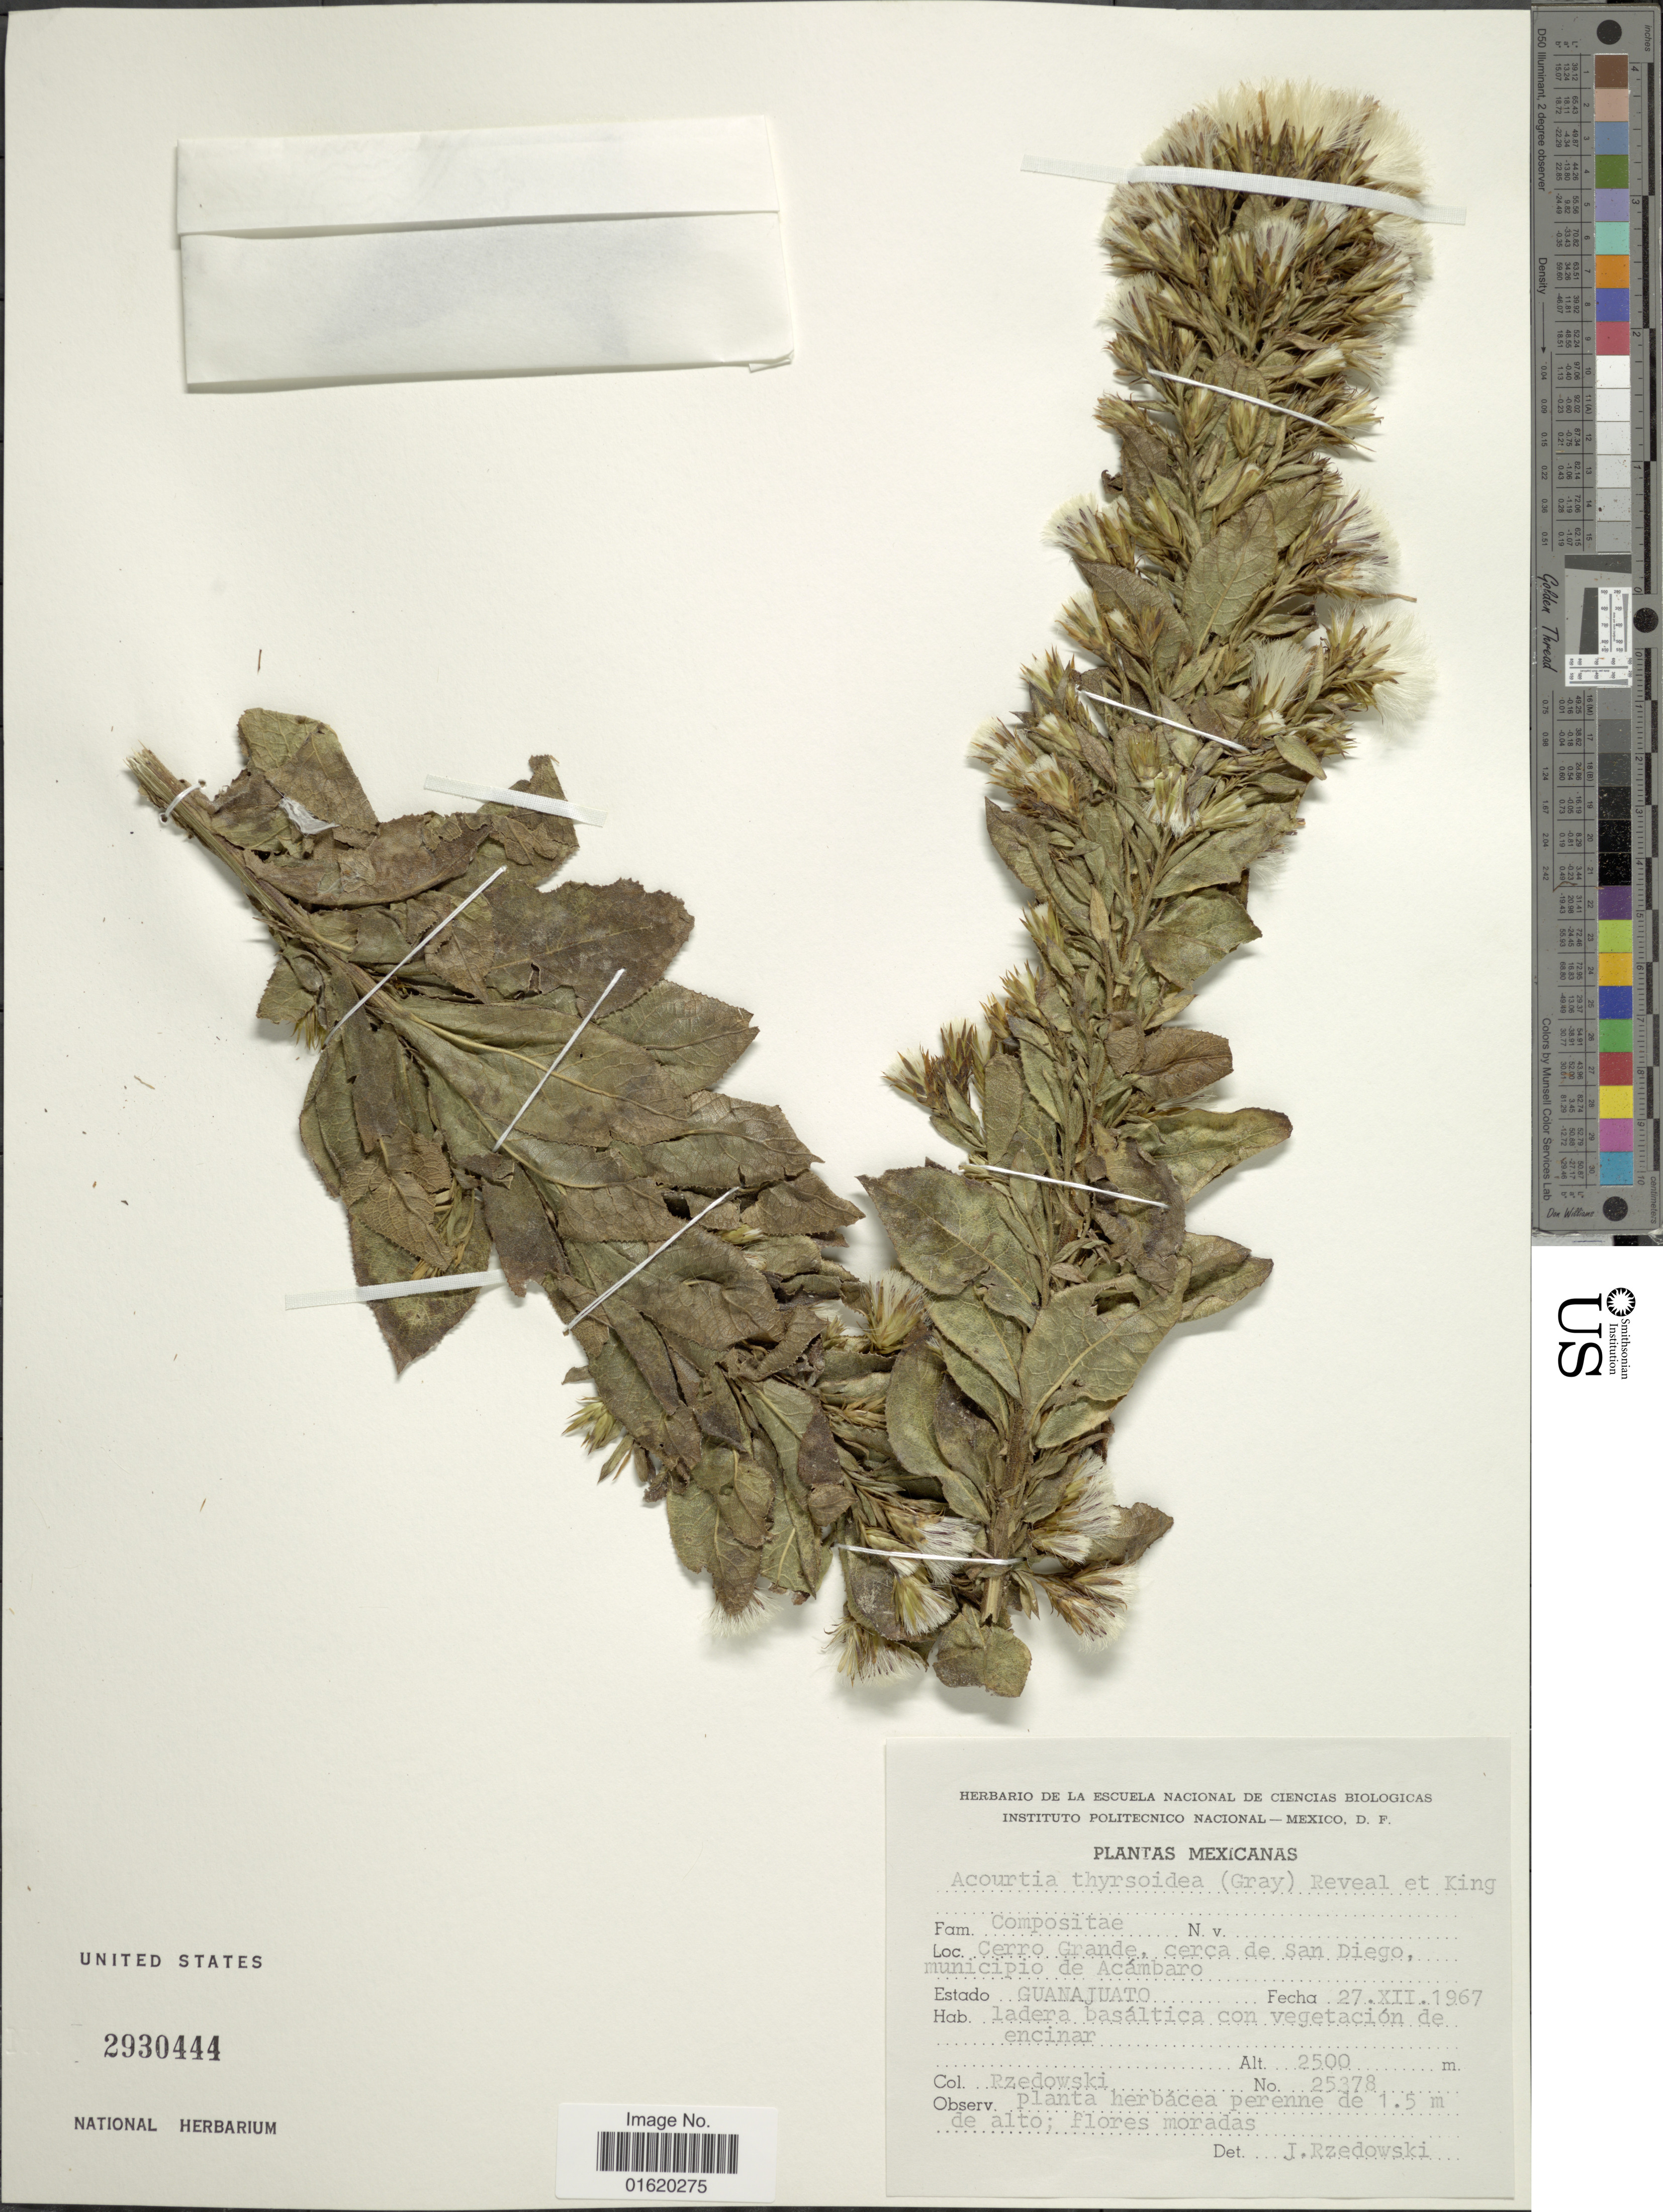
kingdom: Plantae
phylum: Tracheophyta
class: Magnoliopsida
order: Asterales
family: Asteraceae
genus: Acourtia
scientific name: Acourtia thyrsoidea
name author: (A. Gray) Reveal & R.M. King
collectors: Rzedowski, --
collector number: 25378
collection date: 1967-12-27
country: Mexico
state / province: Guanajuato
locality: Cerro Grande, cerca de San Diego, municipio de Acámbaro, ladera basáltica con vegetación de encinar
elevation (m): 2500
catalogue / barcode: US 2930444